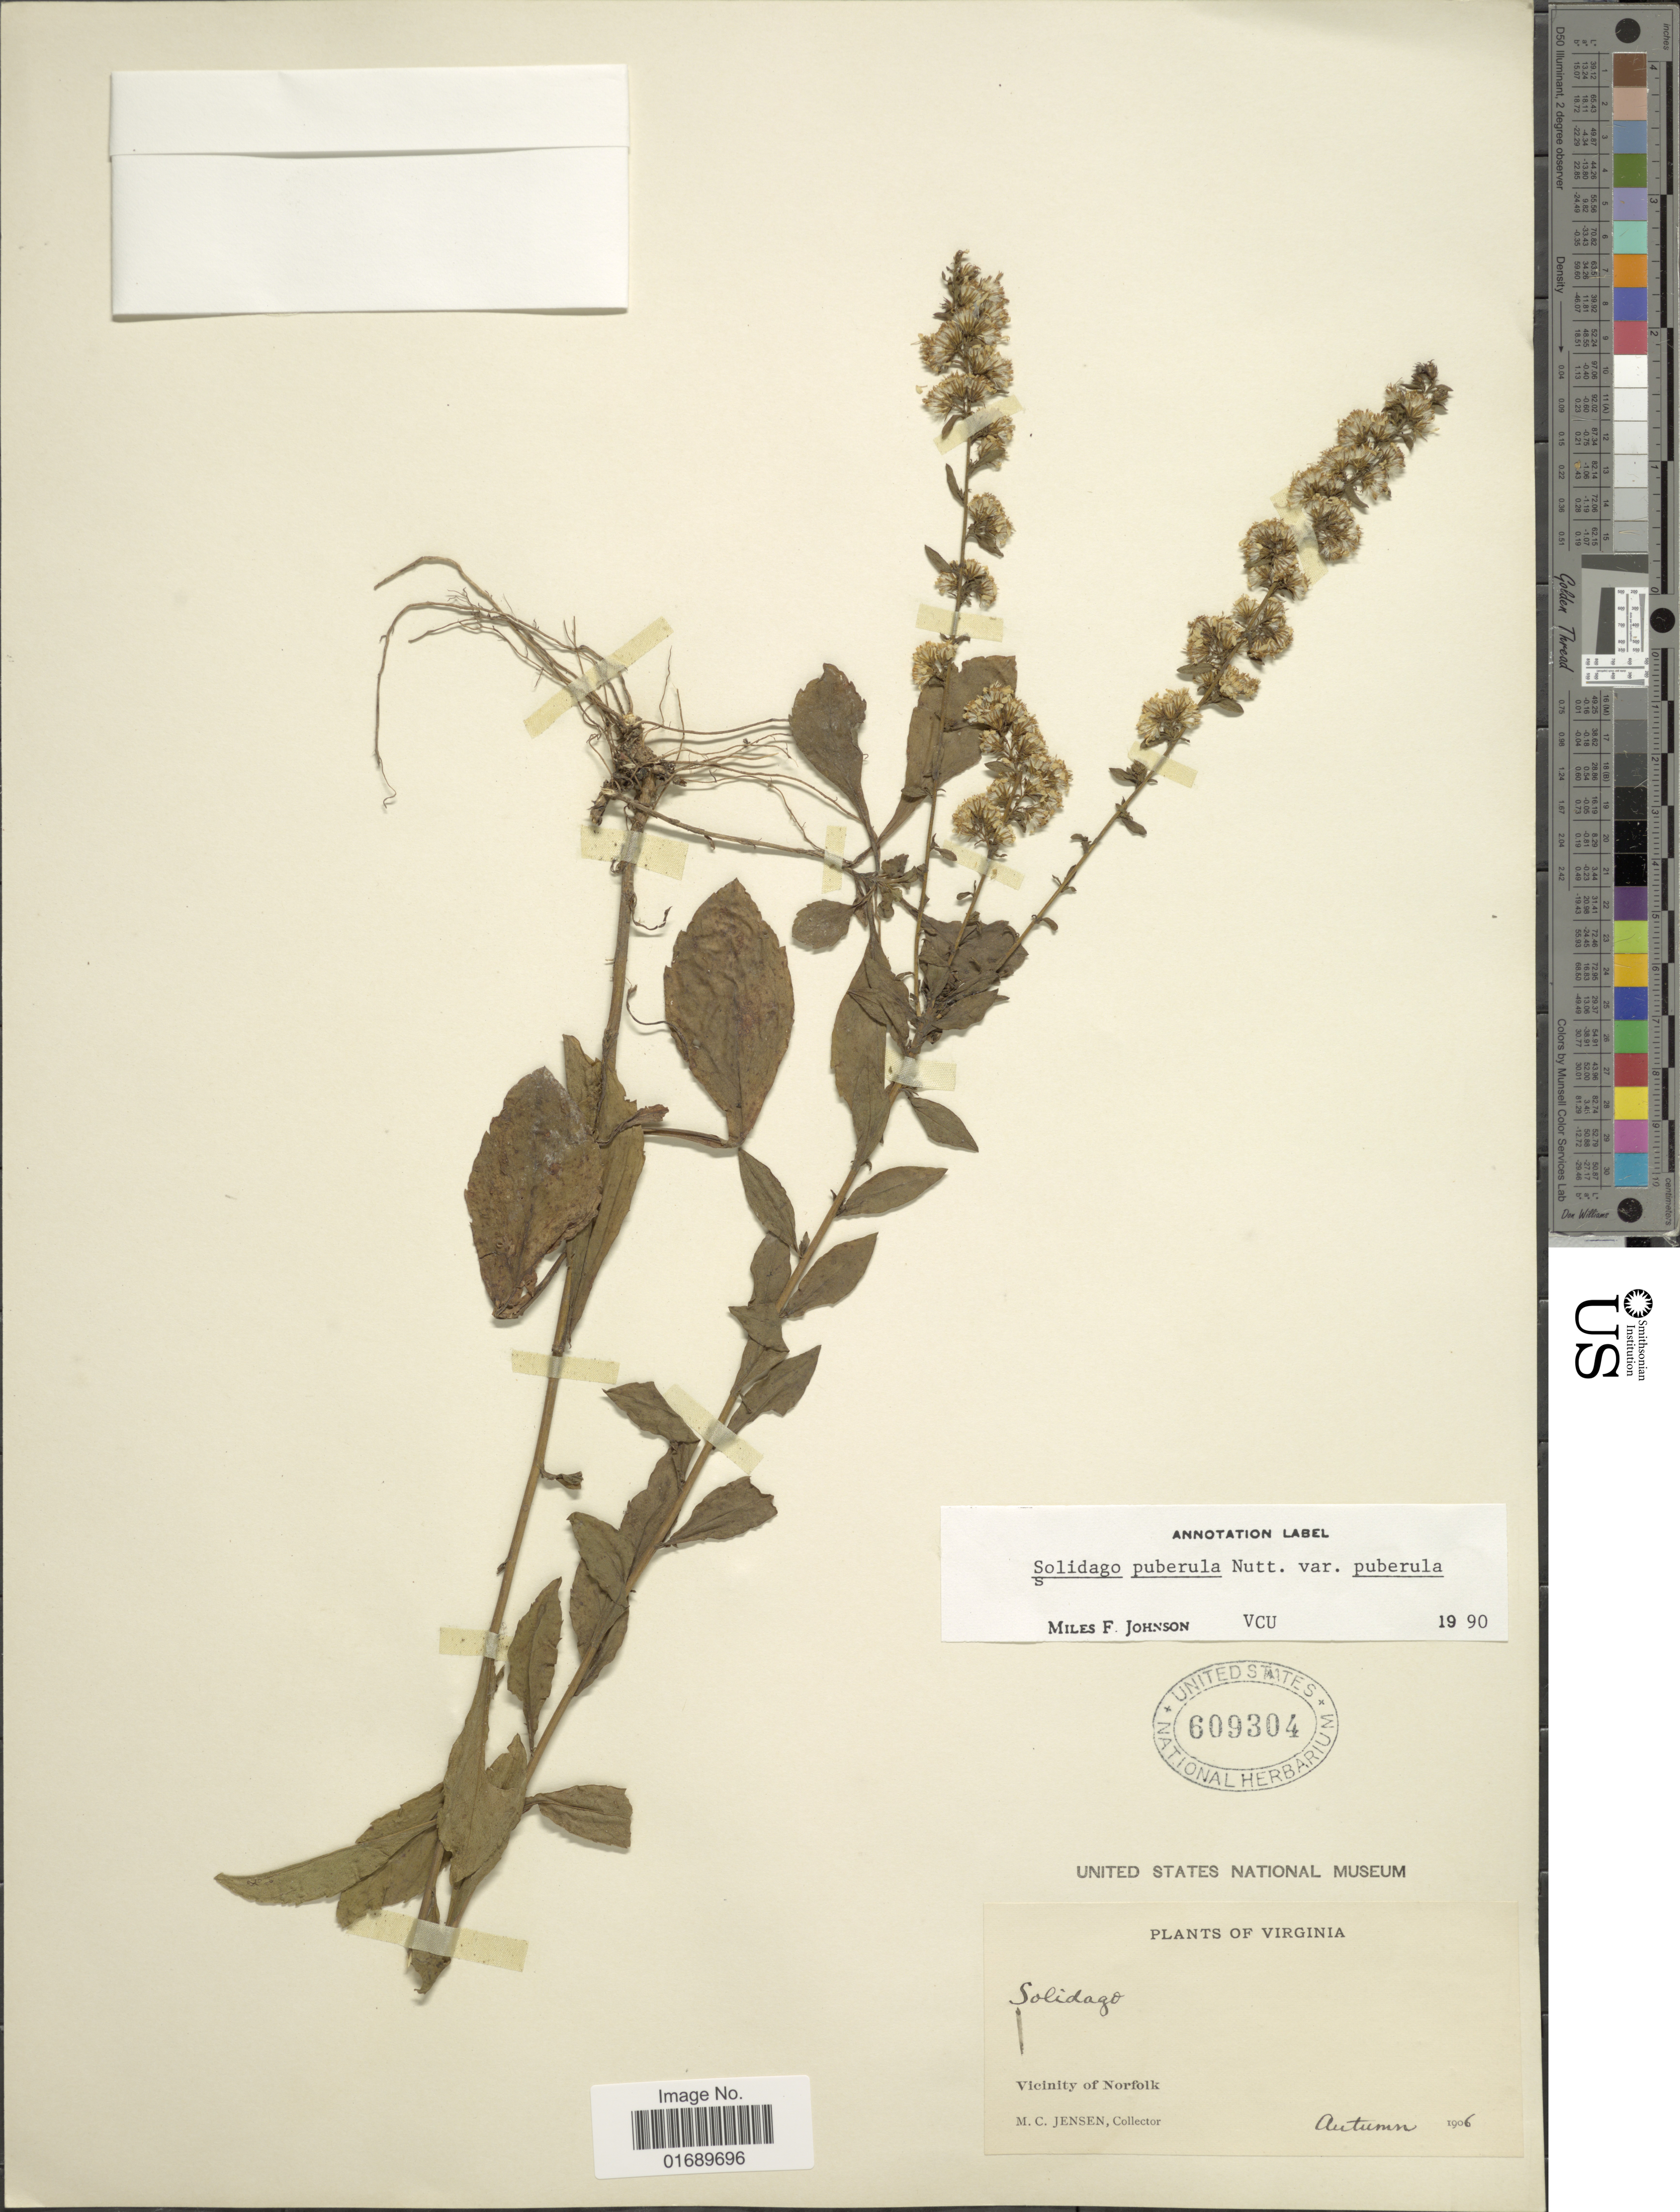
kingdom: Plantae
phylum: Tracheophyta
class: Magnoliopsida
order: Asterales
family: Asteraceae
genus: Solidago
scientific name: Solidago puberula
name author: Nutt.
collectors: M. C. Jensen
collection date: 1906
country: United States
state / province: Virginia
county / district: City of Norfolk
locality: Vicinity of Norfolk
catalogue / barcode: US 609304